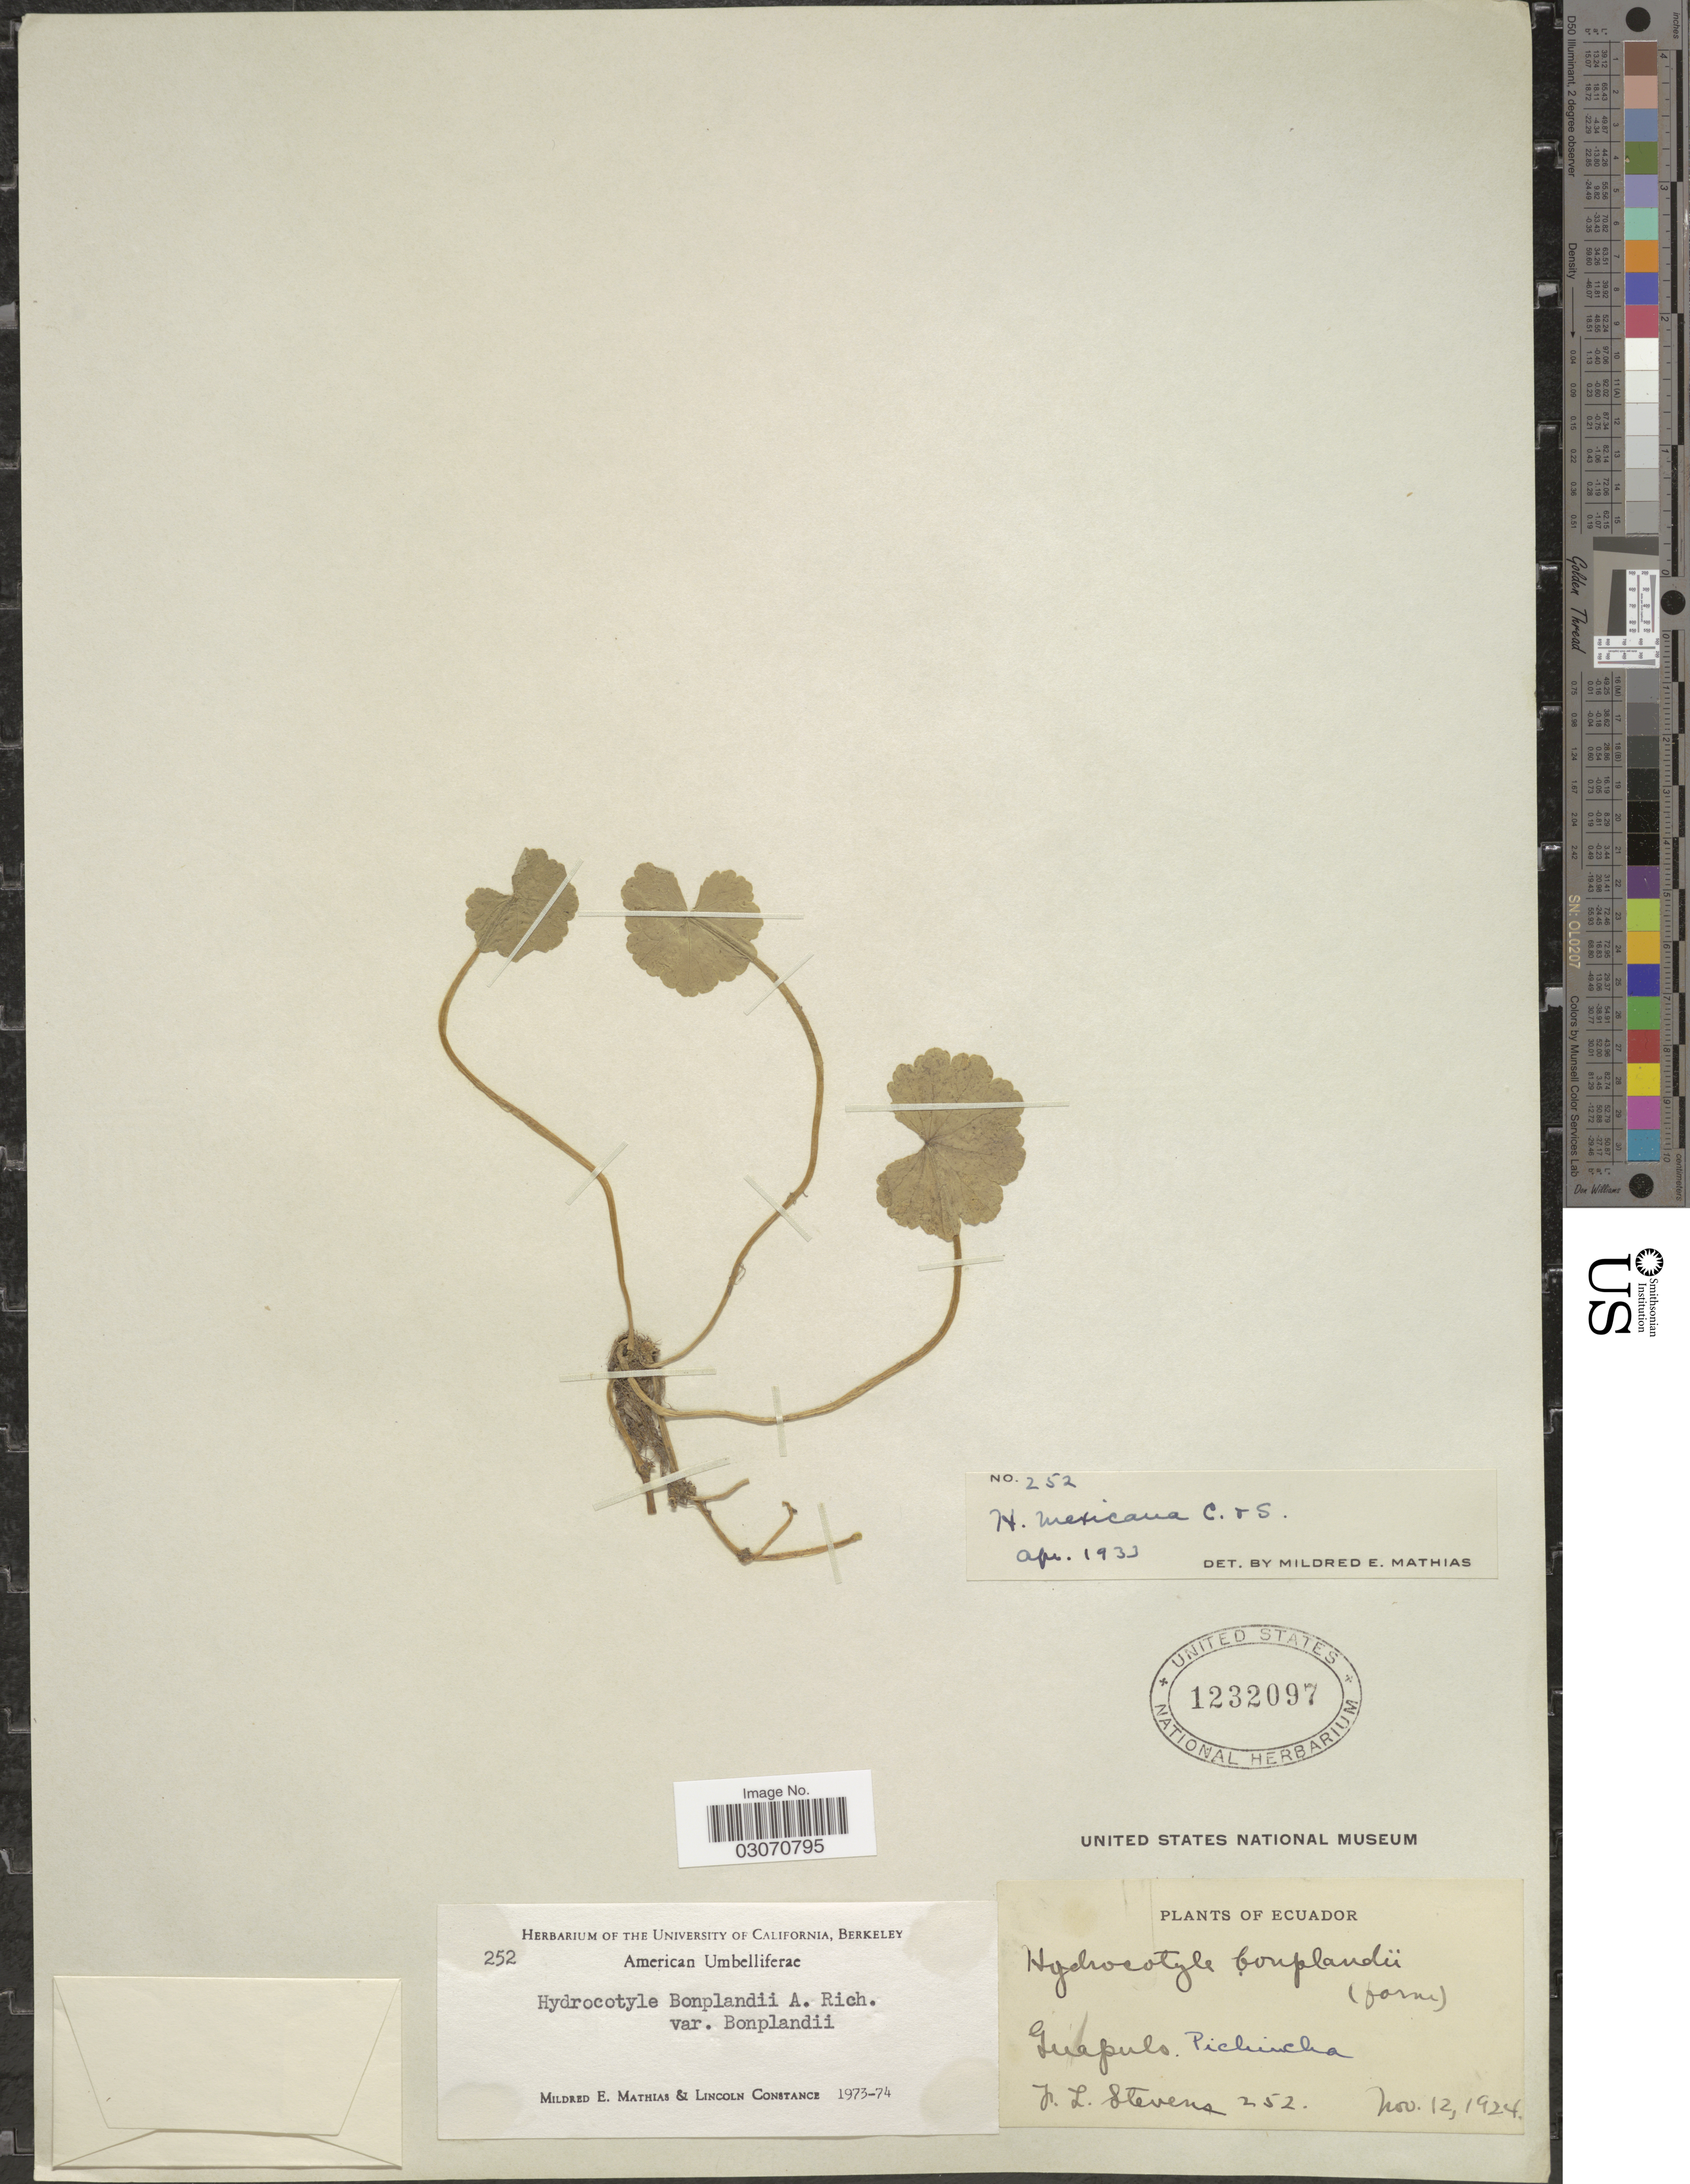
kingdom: Plantae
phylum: Tracheophyta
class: Magnoliopsida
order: Apiales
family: Araliaceae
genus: Hydrocotyle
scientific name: Hydrocotyle bonplandii var. bonplandii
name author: A. Rich.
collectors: F. L. Stevens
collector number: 252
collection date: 1924-11-12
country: Ecuador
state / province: Pichincha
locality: Guapulo.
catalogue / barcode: US 1232097